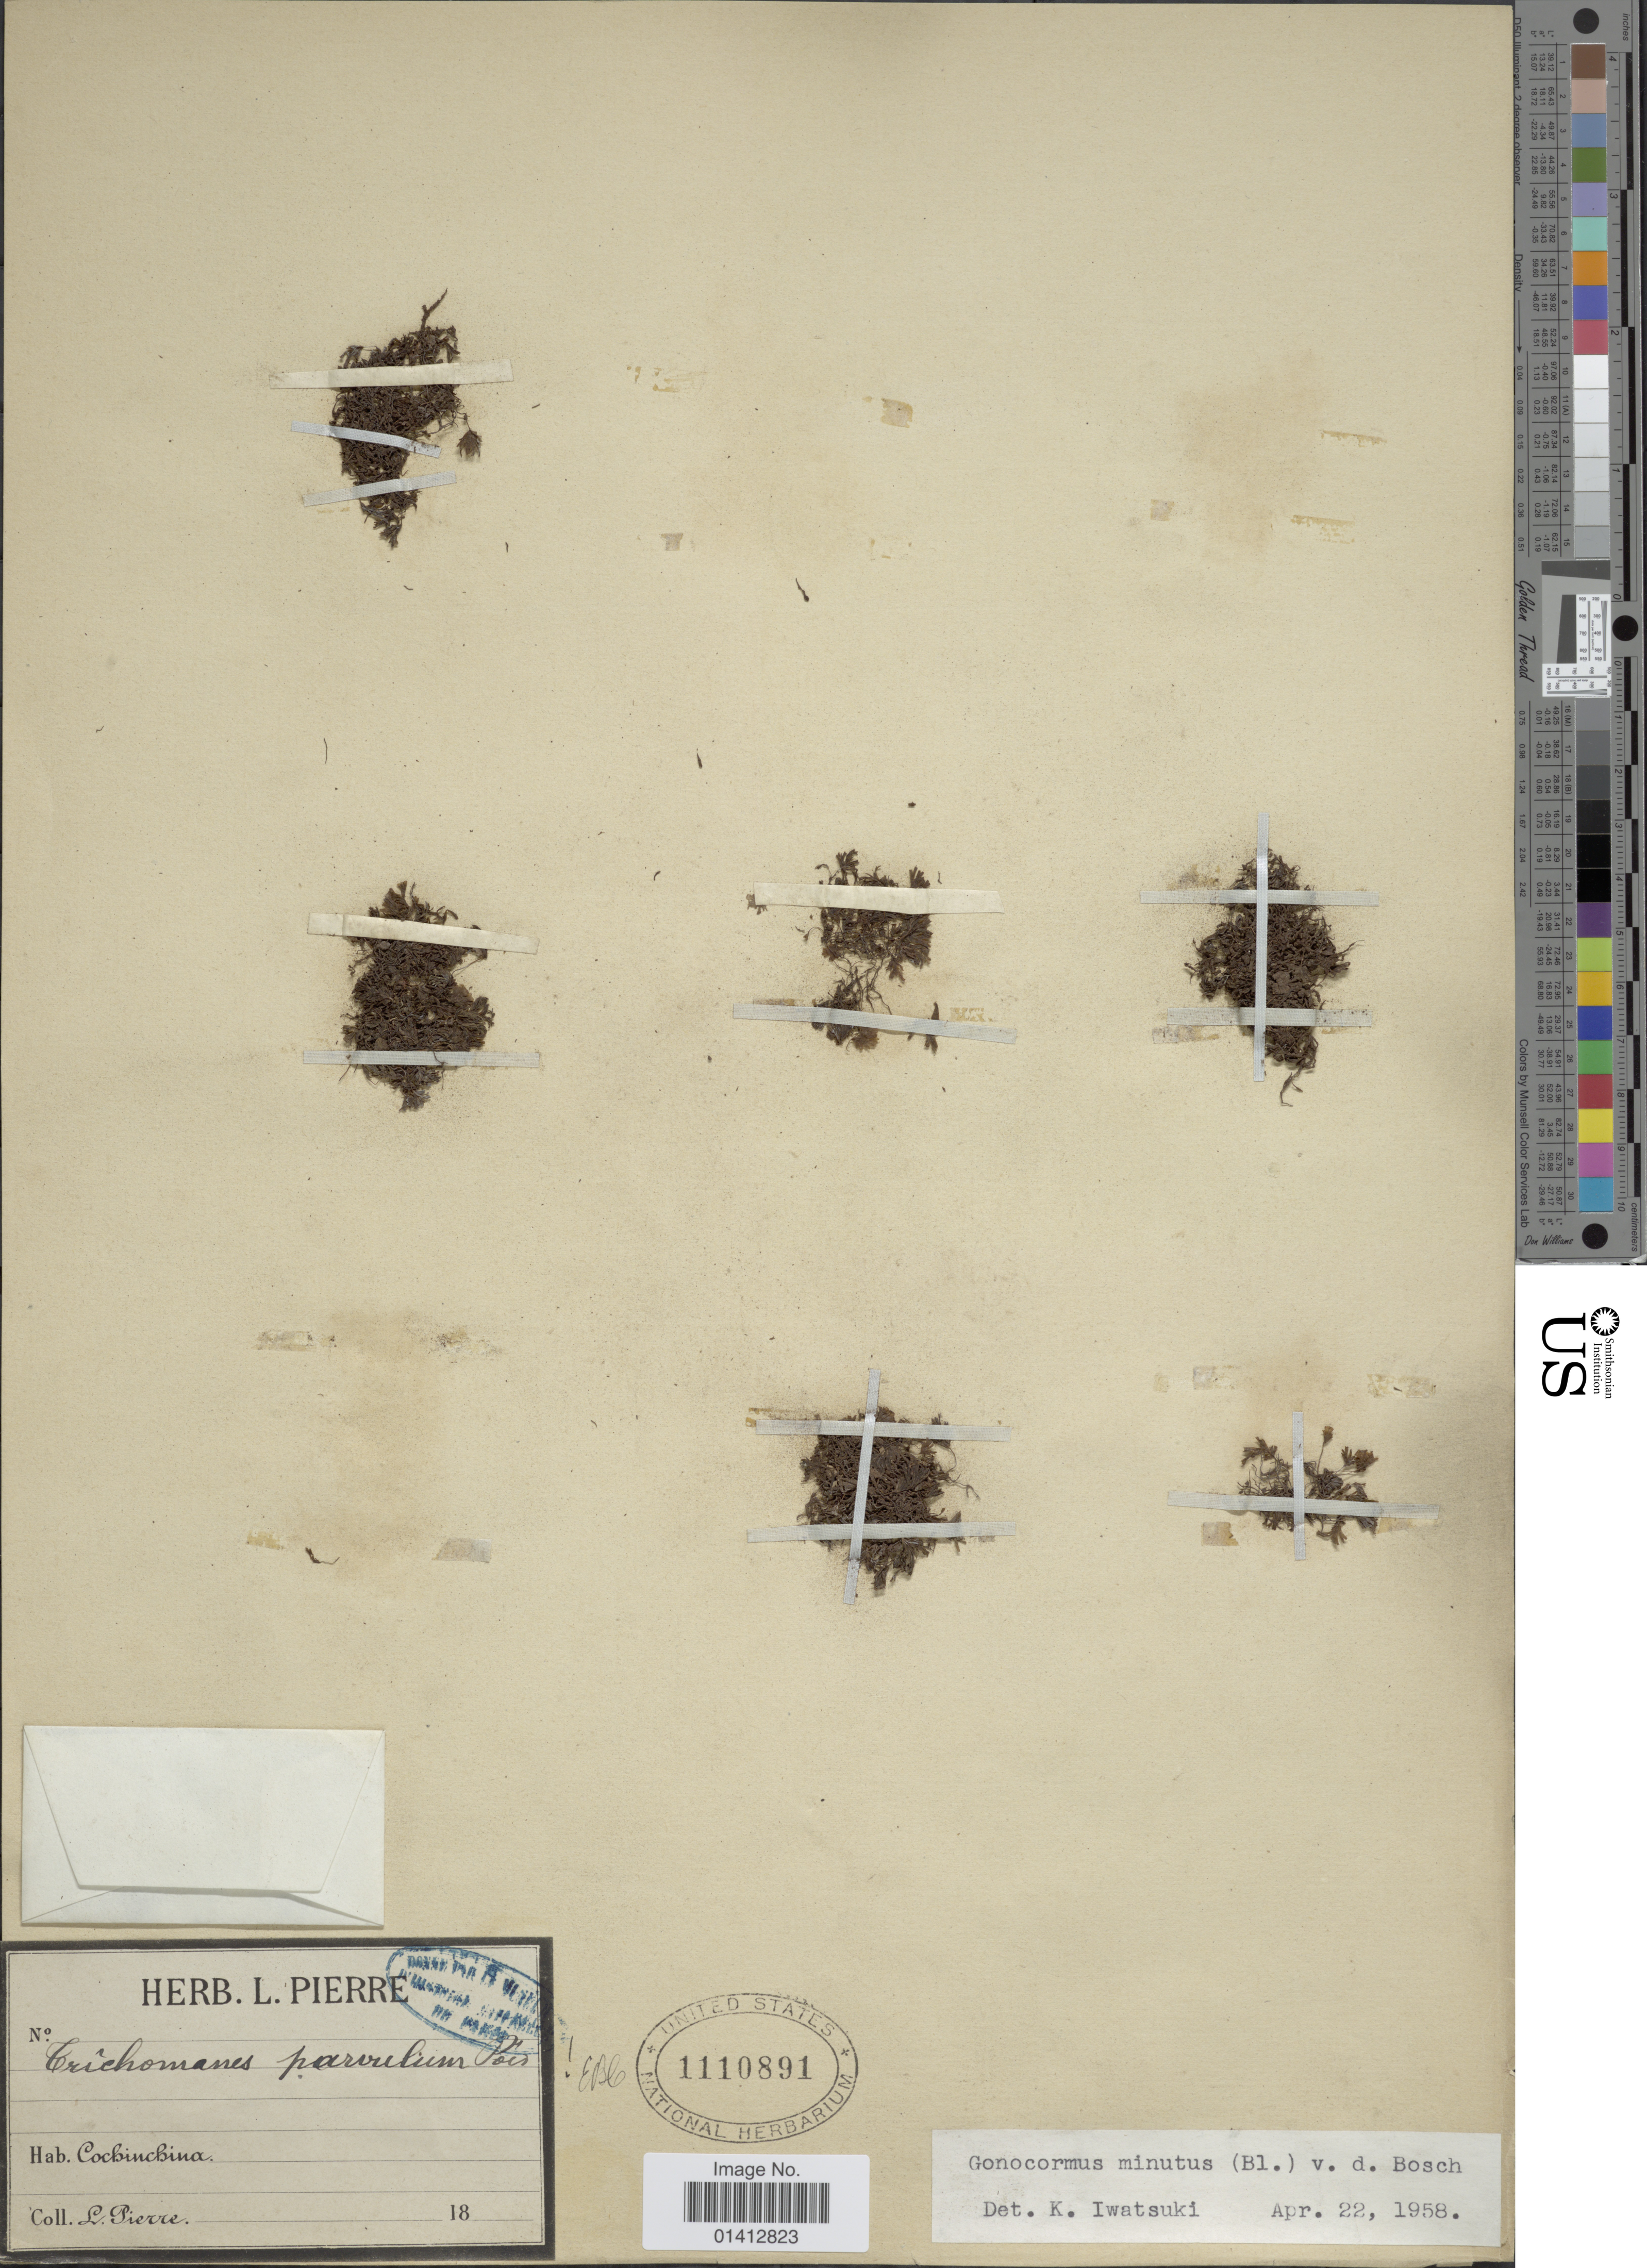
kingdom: Plantae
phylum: Tracheophyta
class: Polypodiopsida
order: Hymenophyllales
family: Hymenophyllaceae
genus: Crepidomanes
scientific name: Crepidomanes minutum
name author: (Blume) K. Iwats.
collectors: -- Pierre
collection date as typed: Transcribed d/m/y: //18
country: Vietnam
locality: Cochinchina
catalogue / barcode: US 1110891